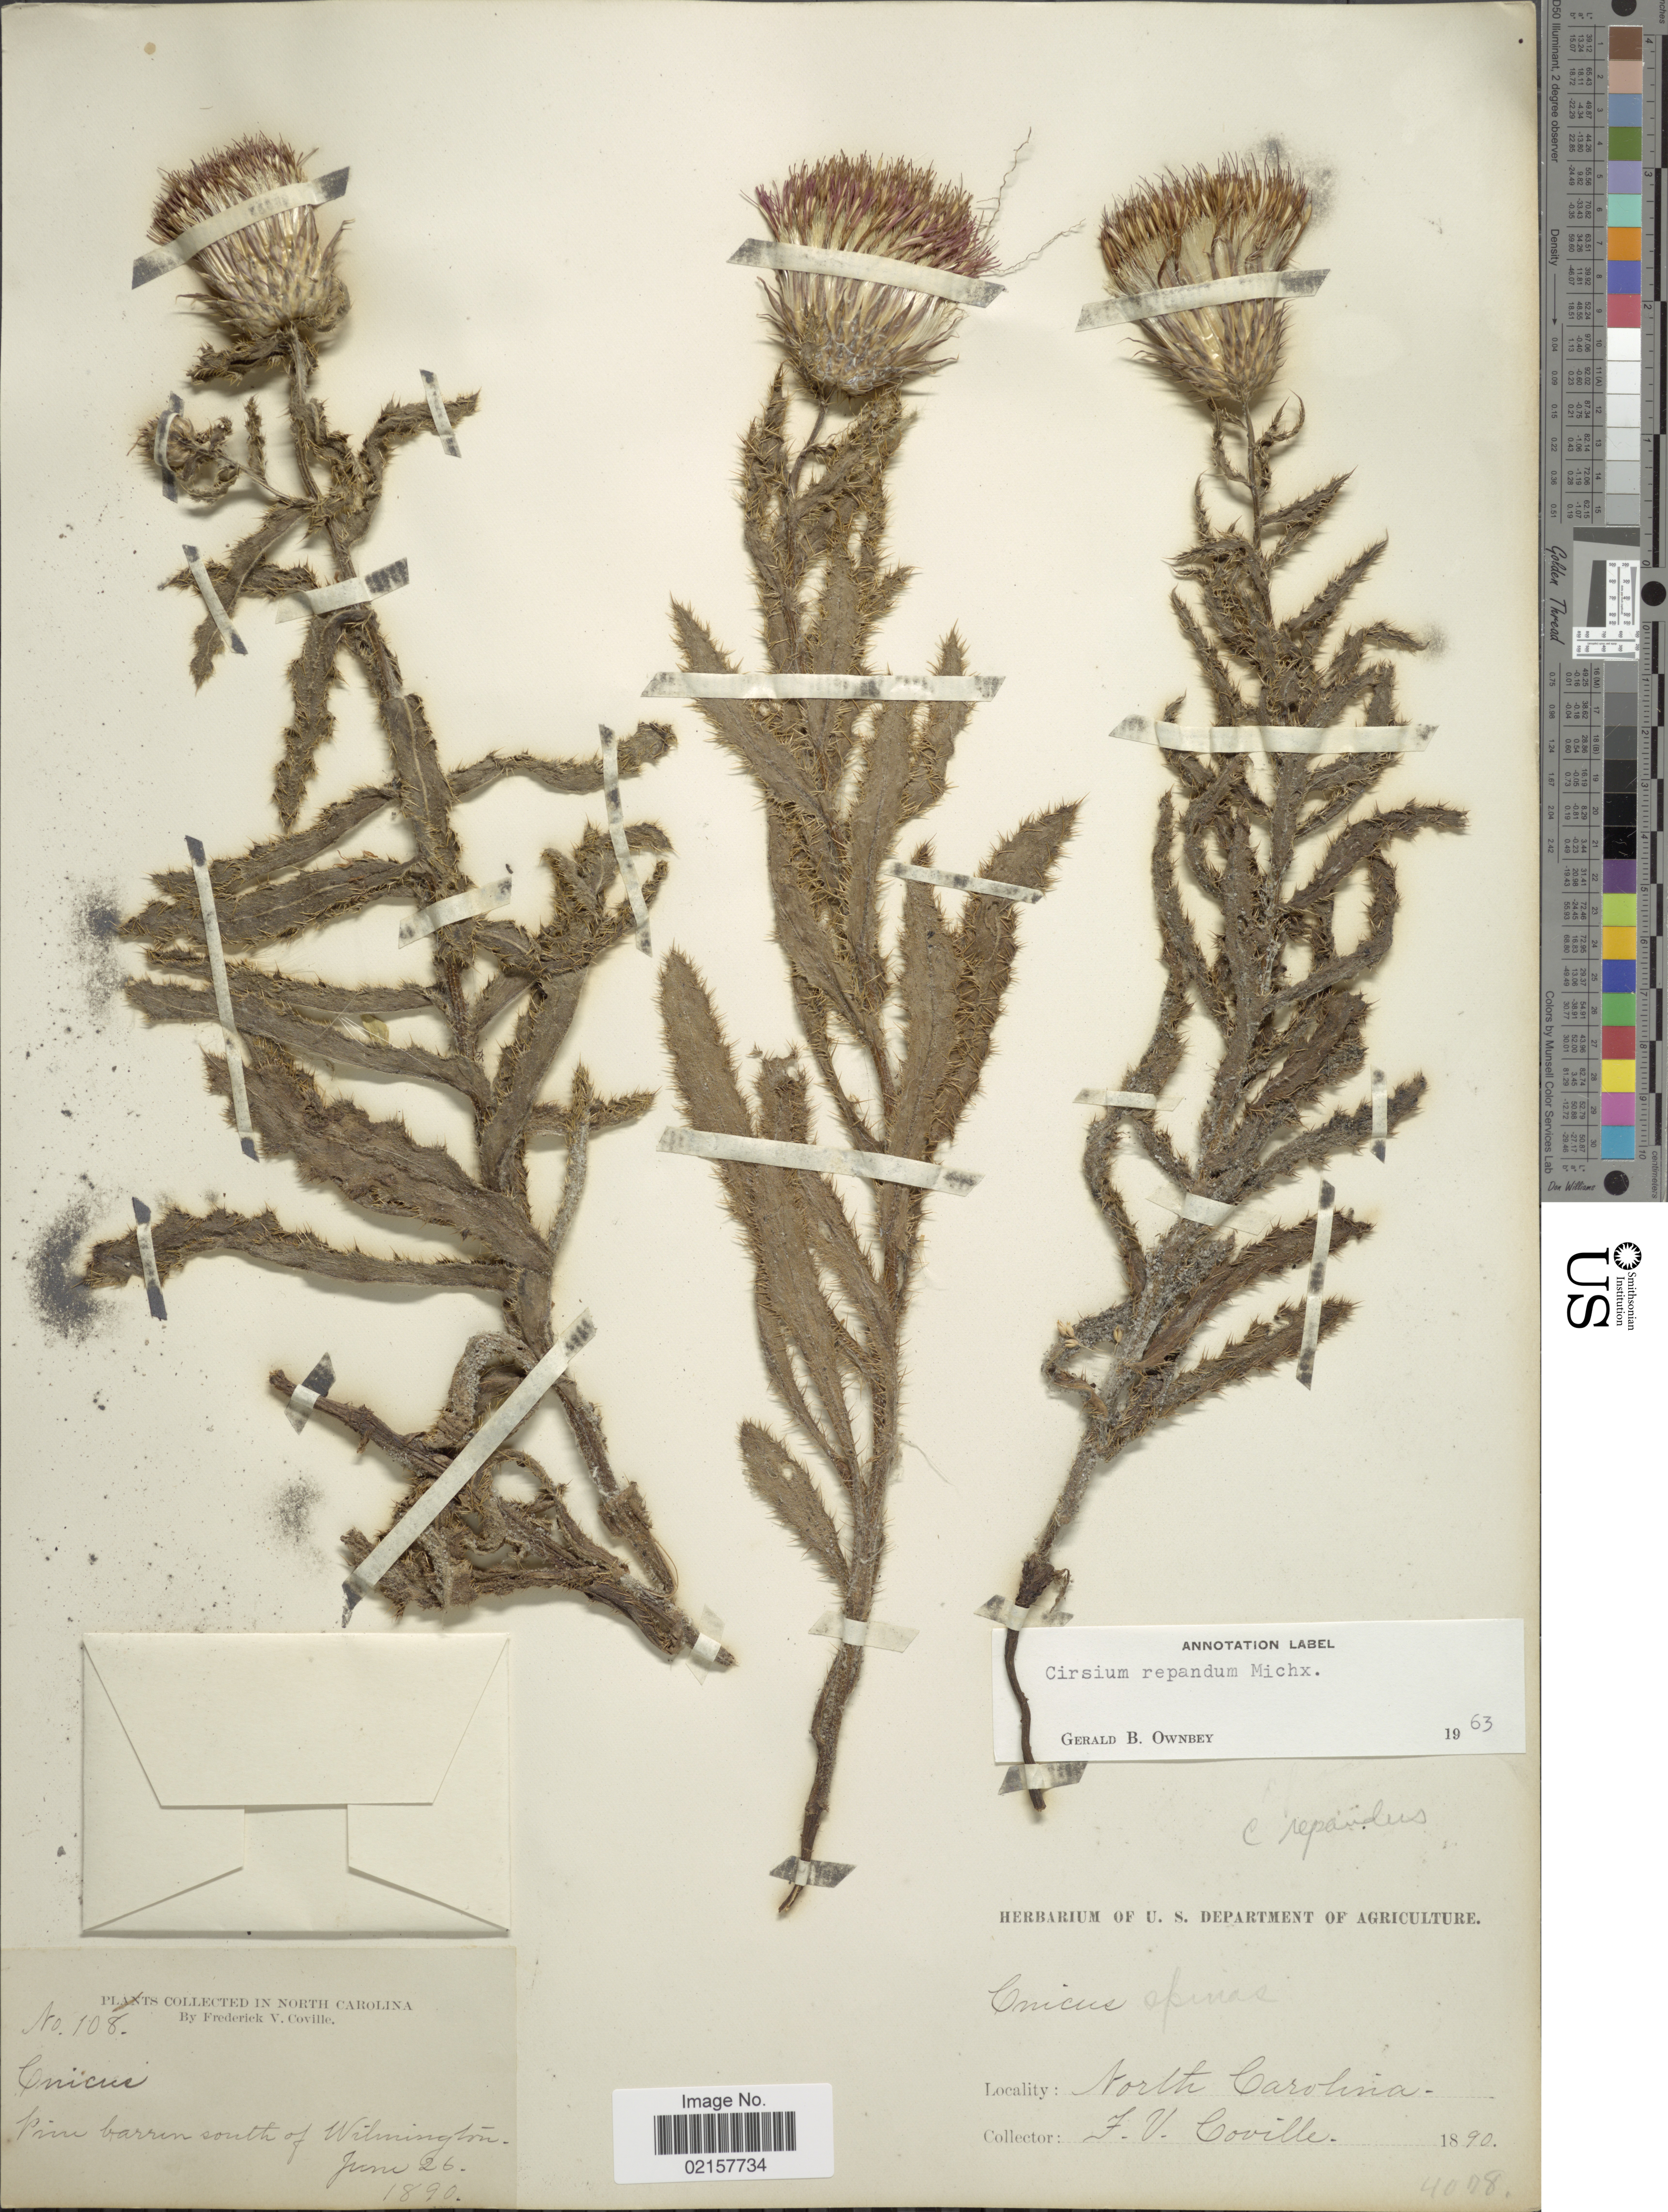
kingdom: Plantae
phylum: Tracheophyta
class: Magnoliopsida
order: Asterales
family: Asteraceae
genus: Cirsium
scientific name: Cirsium repandum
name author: Michx.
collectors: F. V. Coville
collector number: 108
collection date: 1890-06-26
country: United States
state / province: North Carolina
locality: Pine barren south of Wilmington